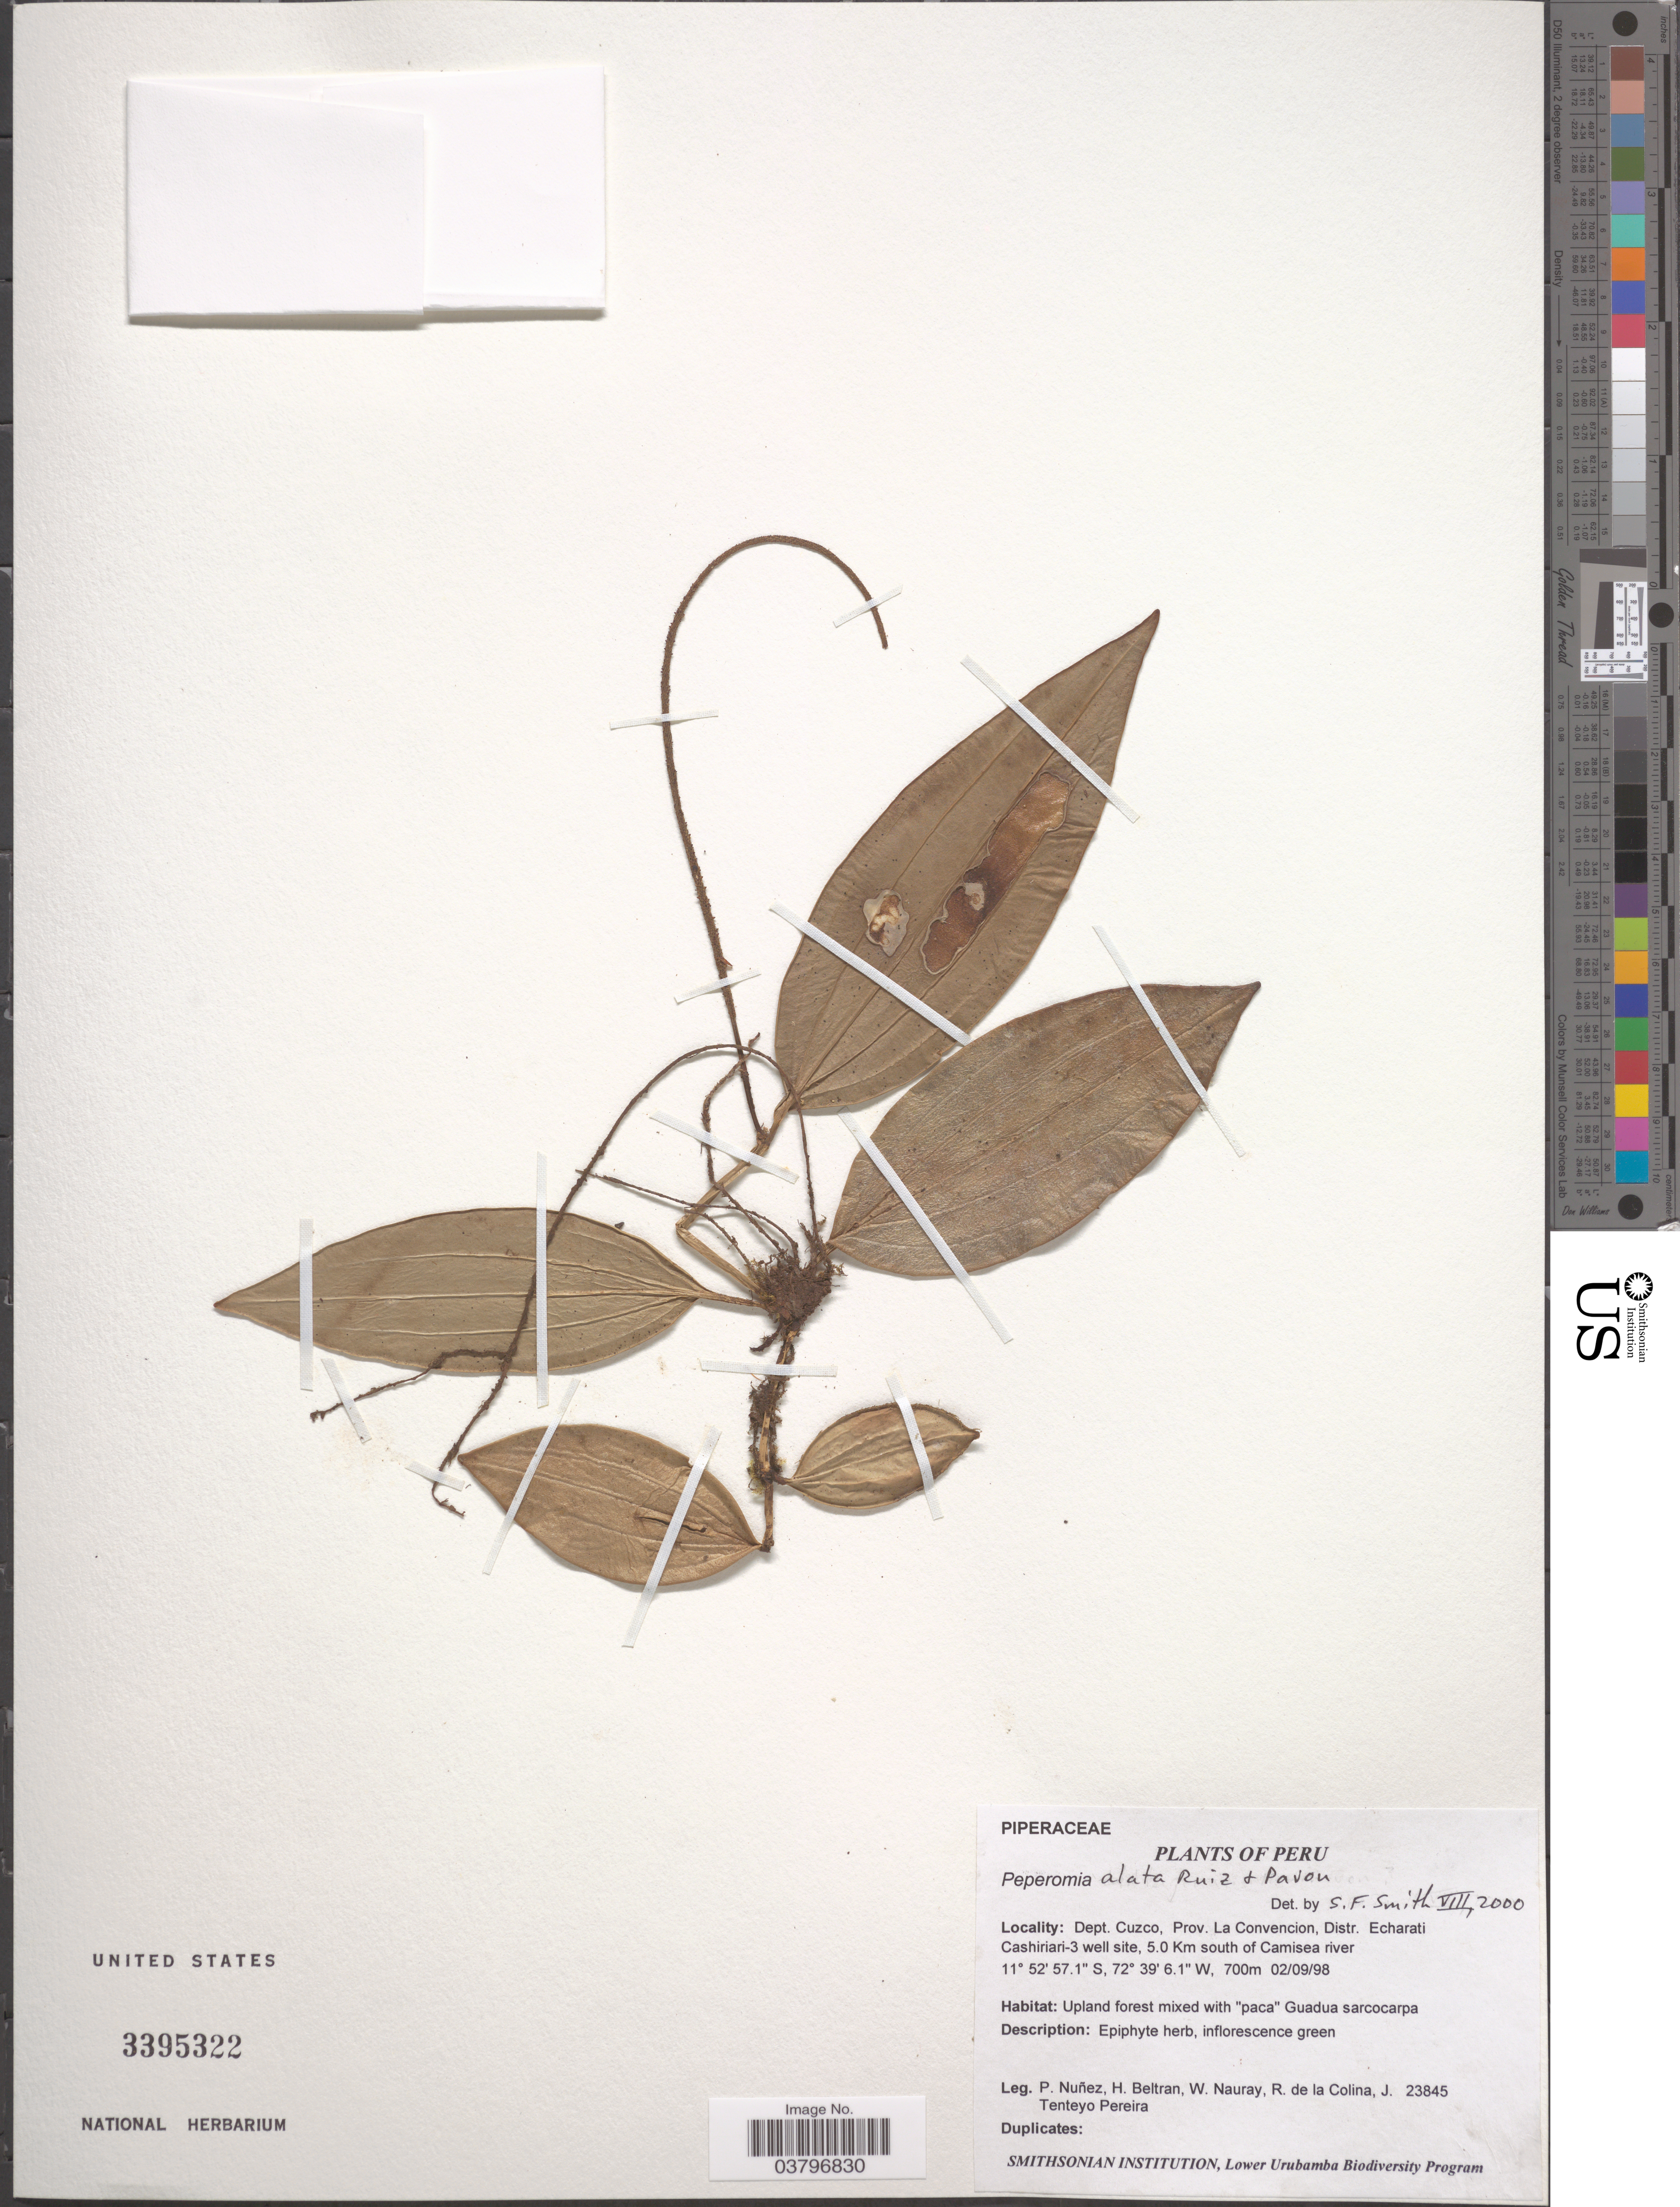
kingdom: Plantae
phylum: Tracheophyta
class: Magnoliopsida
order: Piperales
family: Piperaceae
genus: Peperomia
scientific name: Peperomia tetragona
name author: Ruiz & Pav.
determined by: Jiménez, José Estaban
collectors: P. Nuñez V., H. Beltran, W. Nauray, R. de La Colina & J. T. Pereira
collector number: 23845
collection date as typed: Transcribed d/m/y: 2/9/98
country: Peru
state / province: Cusco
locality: Dept. Cuzco, Prov. La Convencion, Distr. Echarati Cashiriari-3 well site, 5.0 Km south of Camisea river.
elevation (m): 700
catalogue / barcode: US 3395322